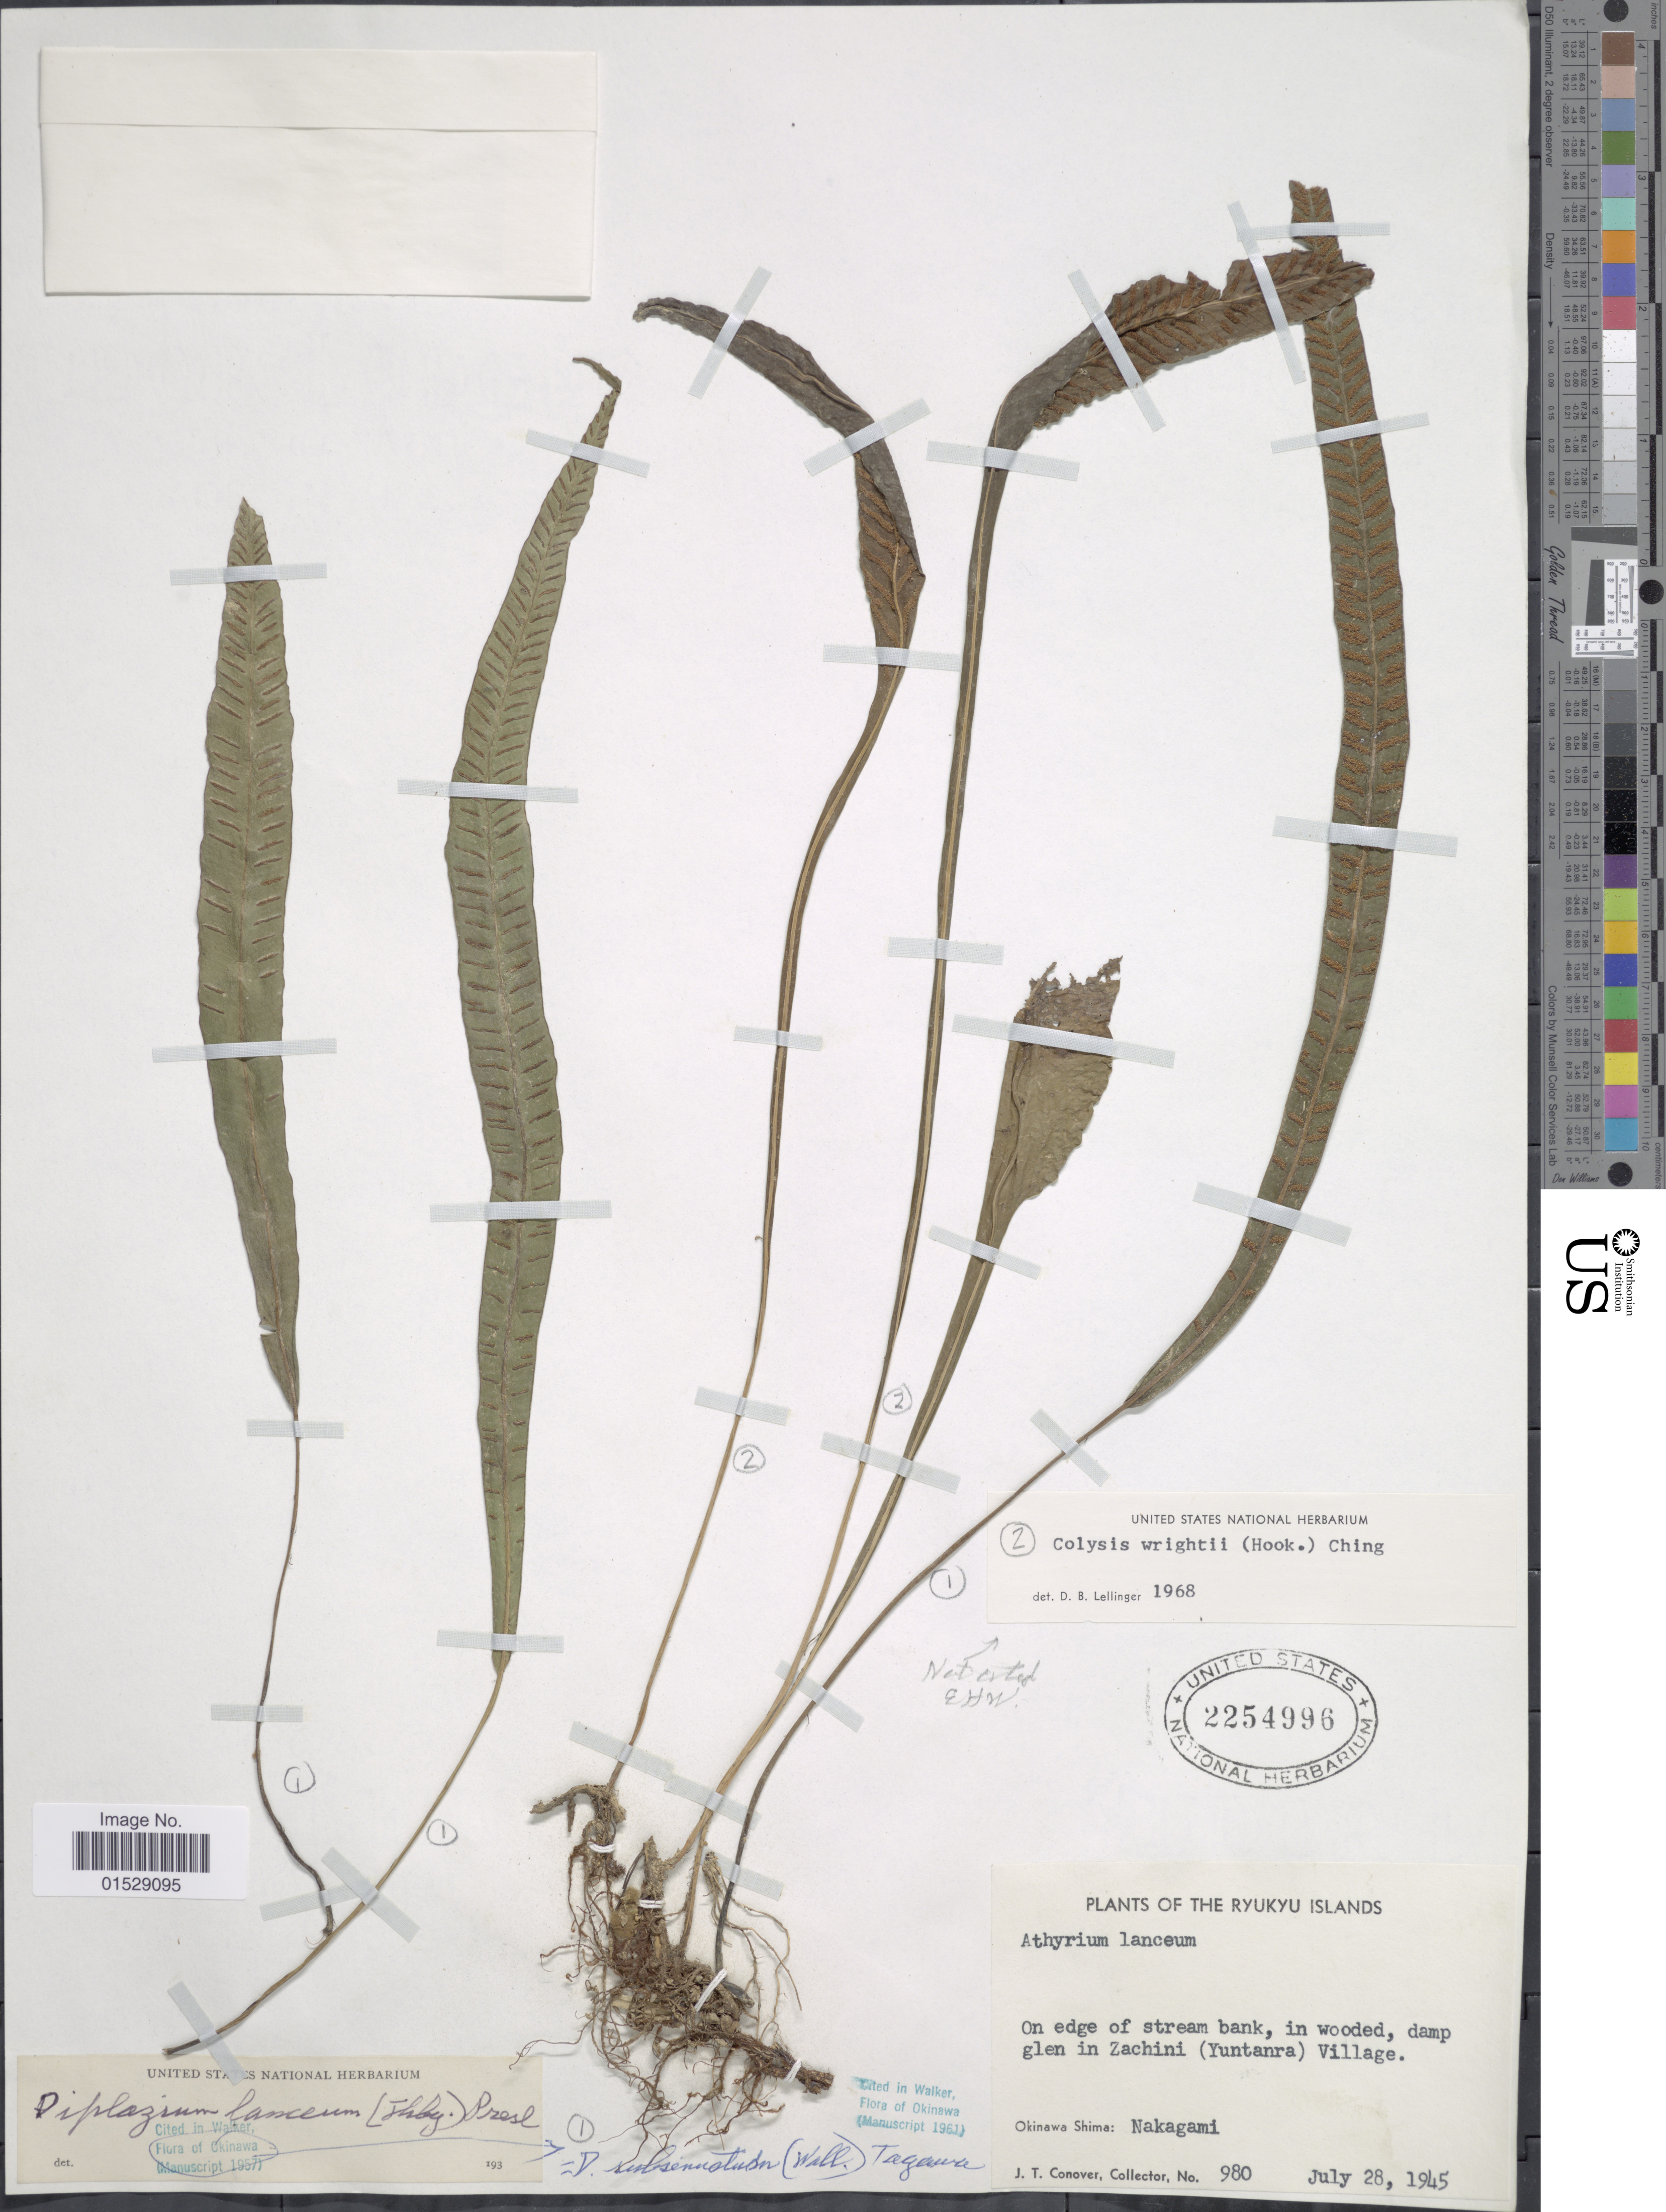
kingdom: Plantae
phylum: Tracheophyta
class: Polypodiopsida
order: Polypodiales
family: Athyriaceae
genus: Deparia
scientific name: Deparia lancea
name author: (Thunb.) Fraser-Jenk.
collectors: J. T. Conover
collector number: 980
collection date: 1945-07-28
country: Japan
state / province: Okinawa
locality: Ryukyu Islands, on edge of stream bank, in wooded, damp glen in Zachini (Yuntanra) Village, Okinawa Shima: Nakagami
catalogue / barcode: US 2254996